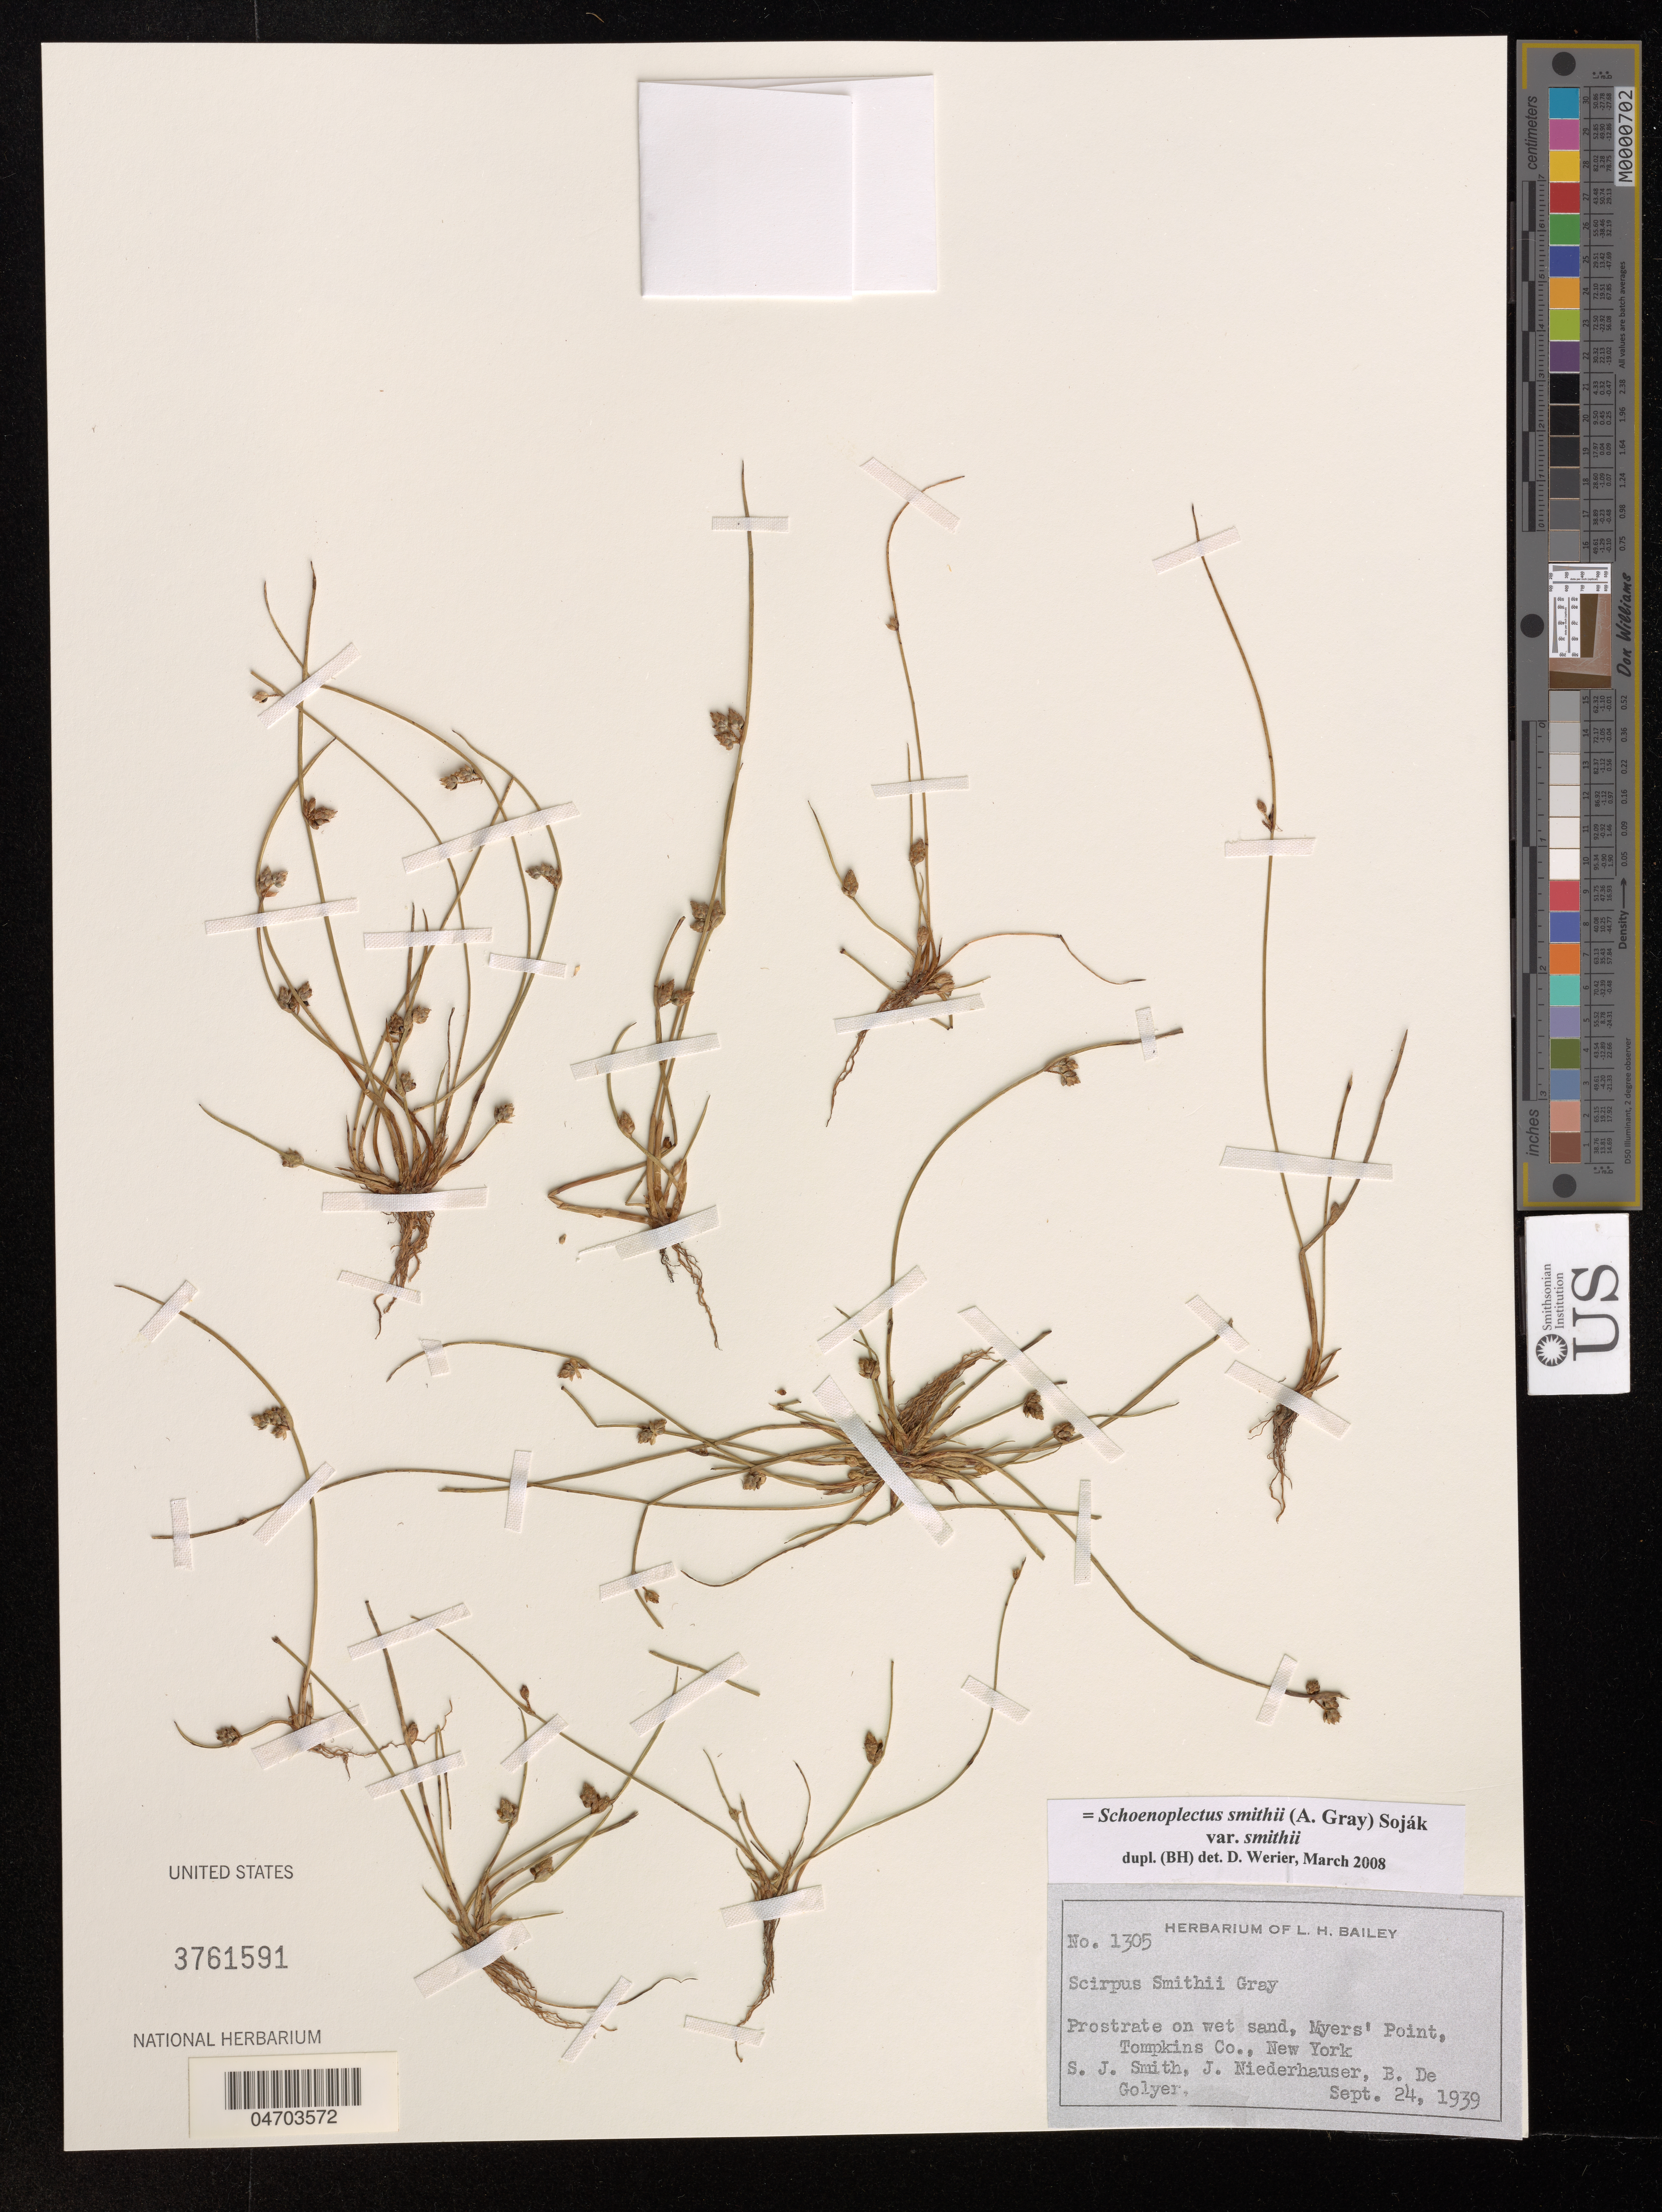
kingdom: Plantae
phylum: Tracheophyta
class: Liliopsida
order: Poales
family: Cyperaceae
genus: Schoenoplectiella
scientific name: Schoenoplectiella smithii var. smithii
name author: (A. Gray) Hayasaka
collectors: S. Smith & J. Niederhauser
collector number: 1305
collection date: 1939-09-24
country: United States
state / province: New York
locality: Myers' Point, Tompkins.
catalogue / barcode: US 3761591